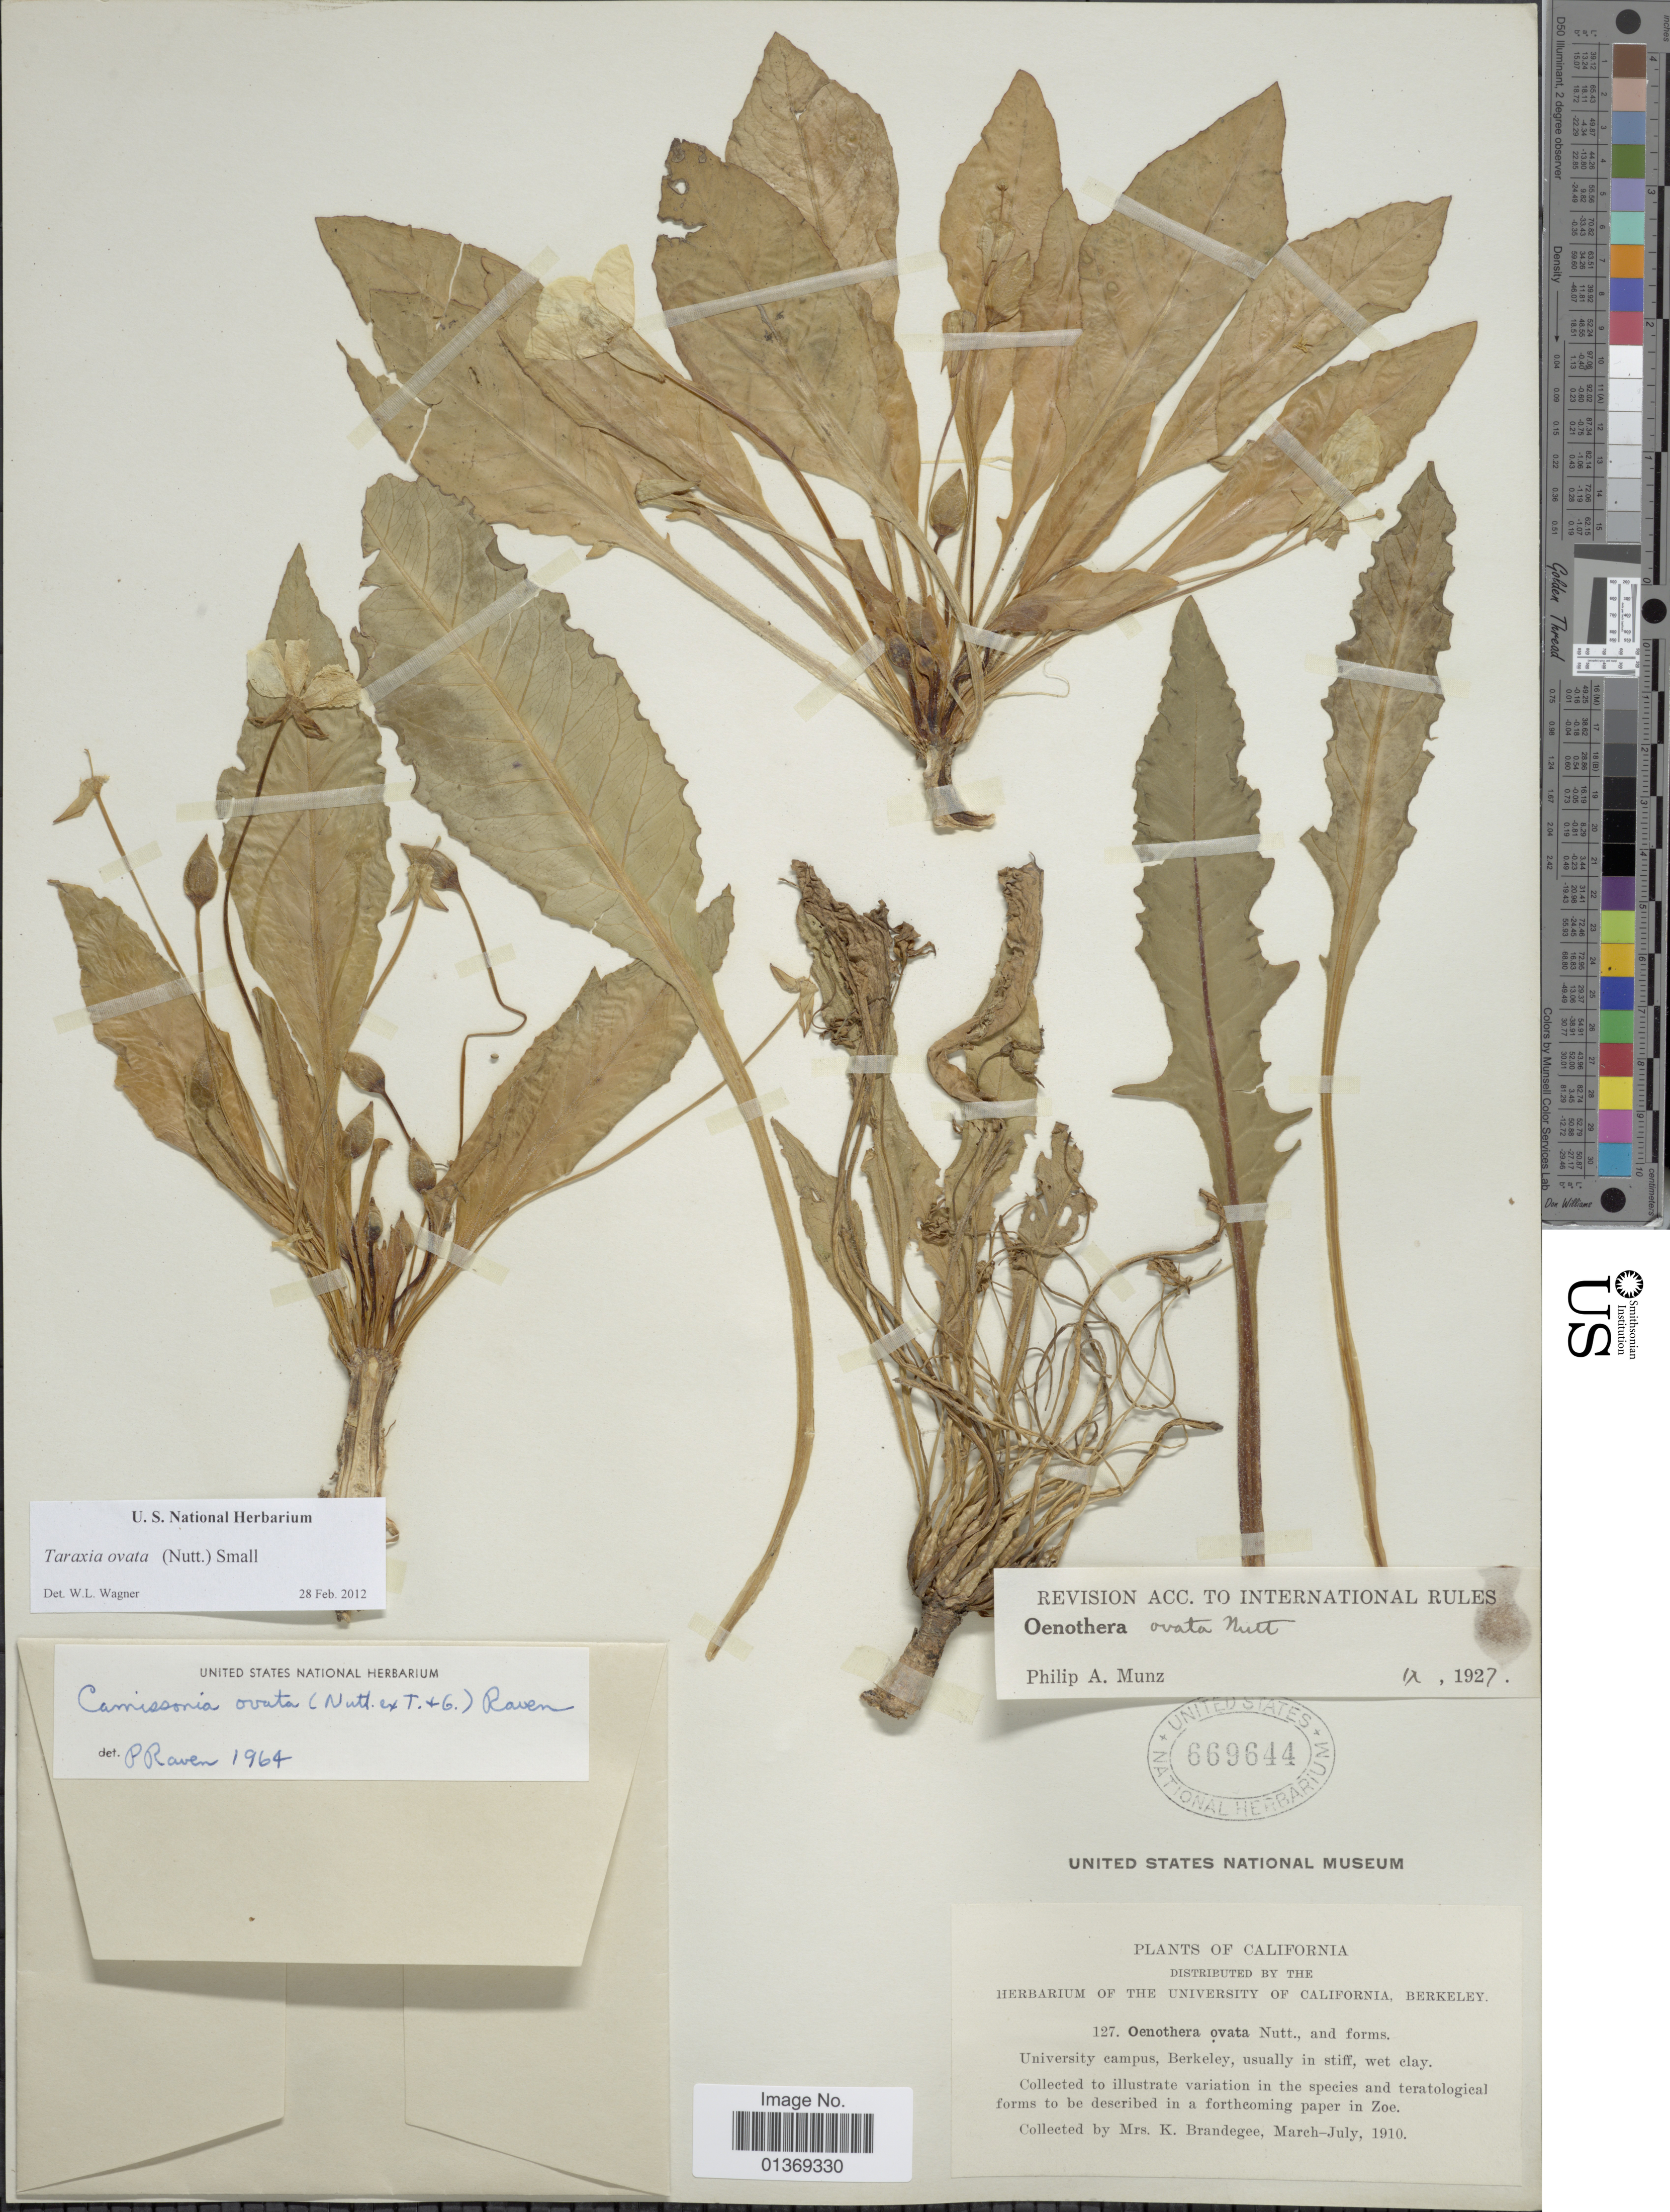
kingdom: Plantae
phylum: Tracheophyta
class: Magnoliopsida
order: Myrtales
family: Onagraceae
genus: Taraxia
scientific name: Taraxia ovata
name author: (Nutt.) Small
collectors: K. Brandegee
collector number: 127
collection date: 1910-03/1910-07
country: United States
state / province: California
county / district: Alameda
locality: University campus, Berkeley, usually in stiff, wet clay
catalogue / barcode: US 669644